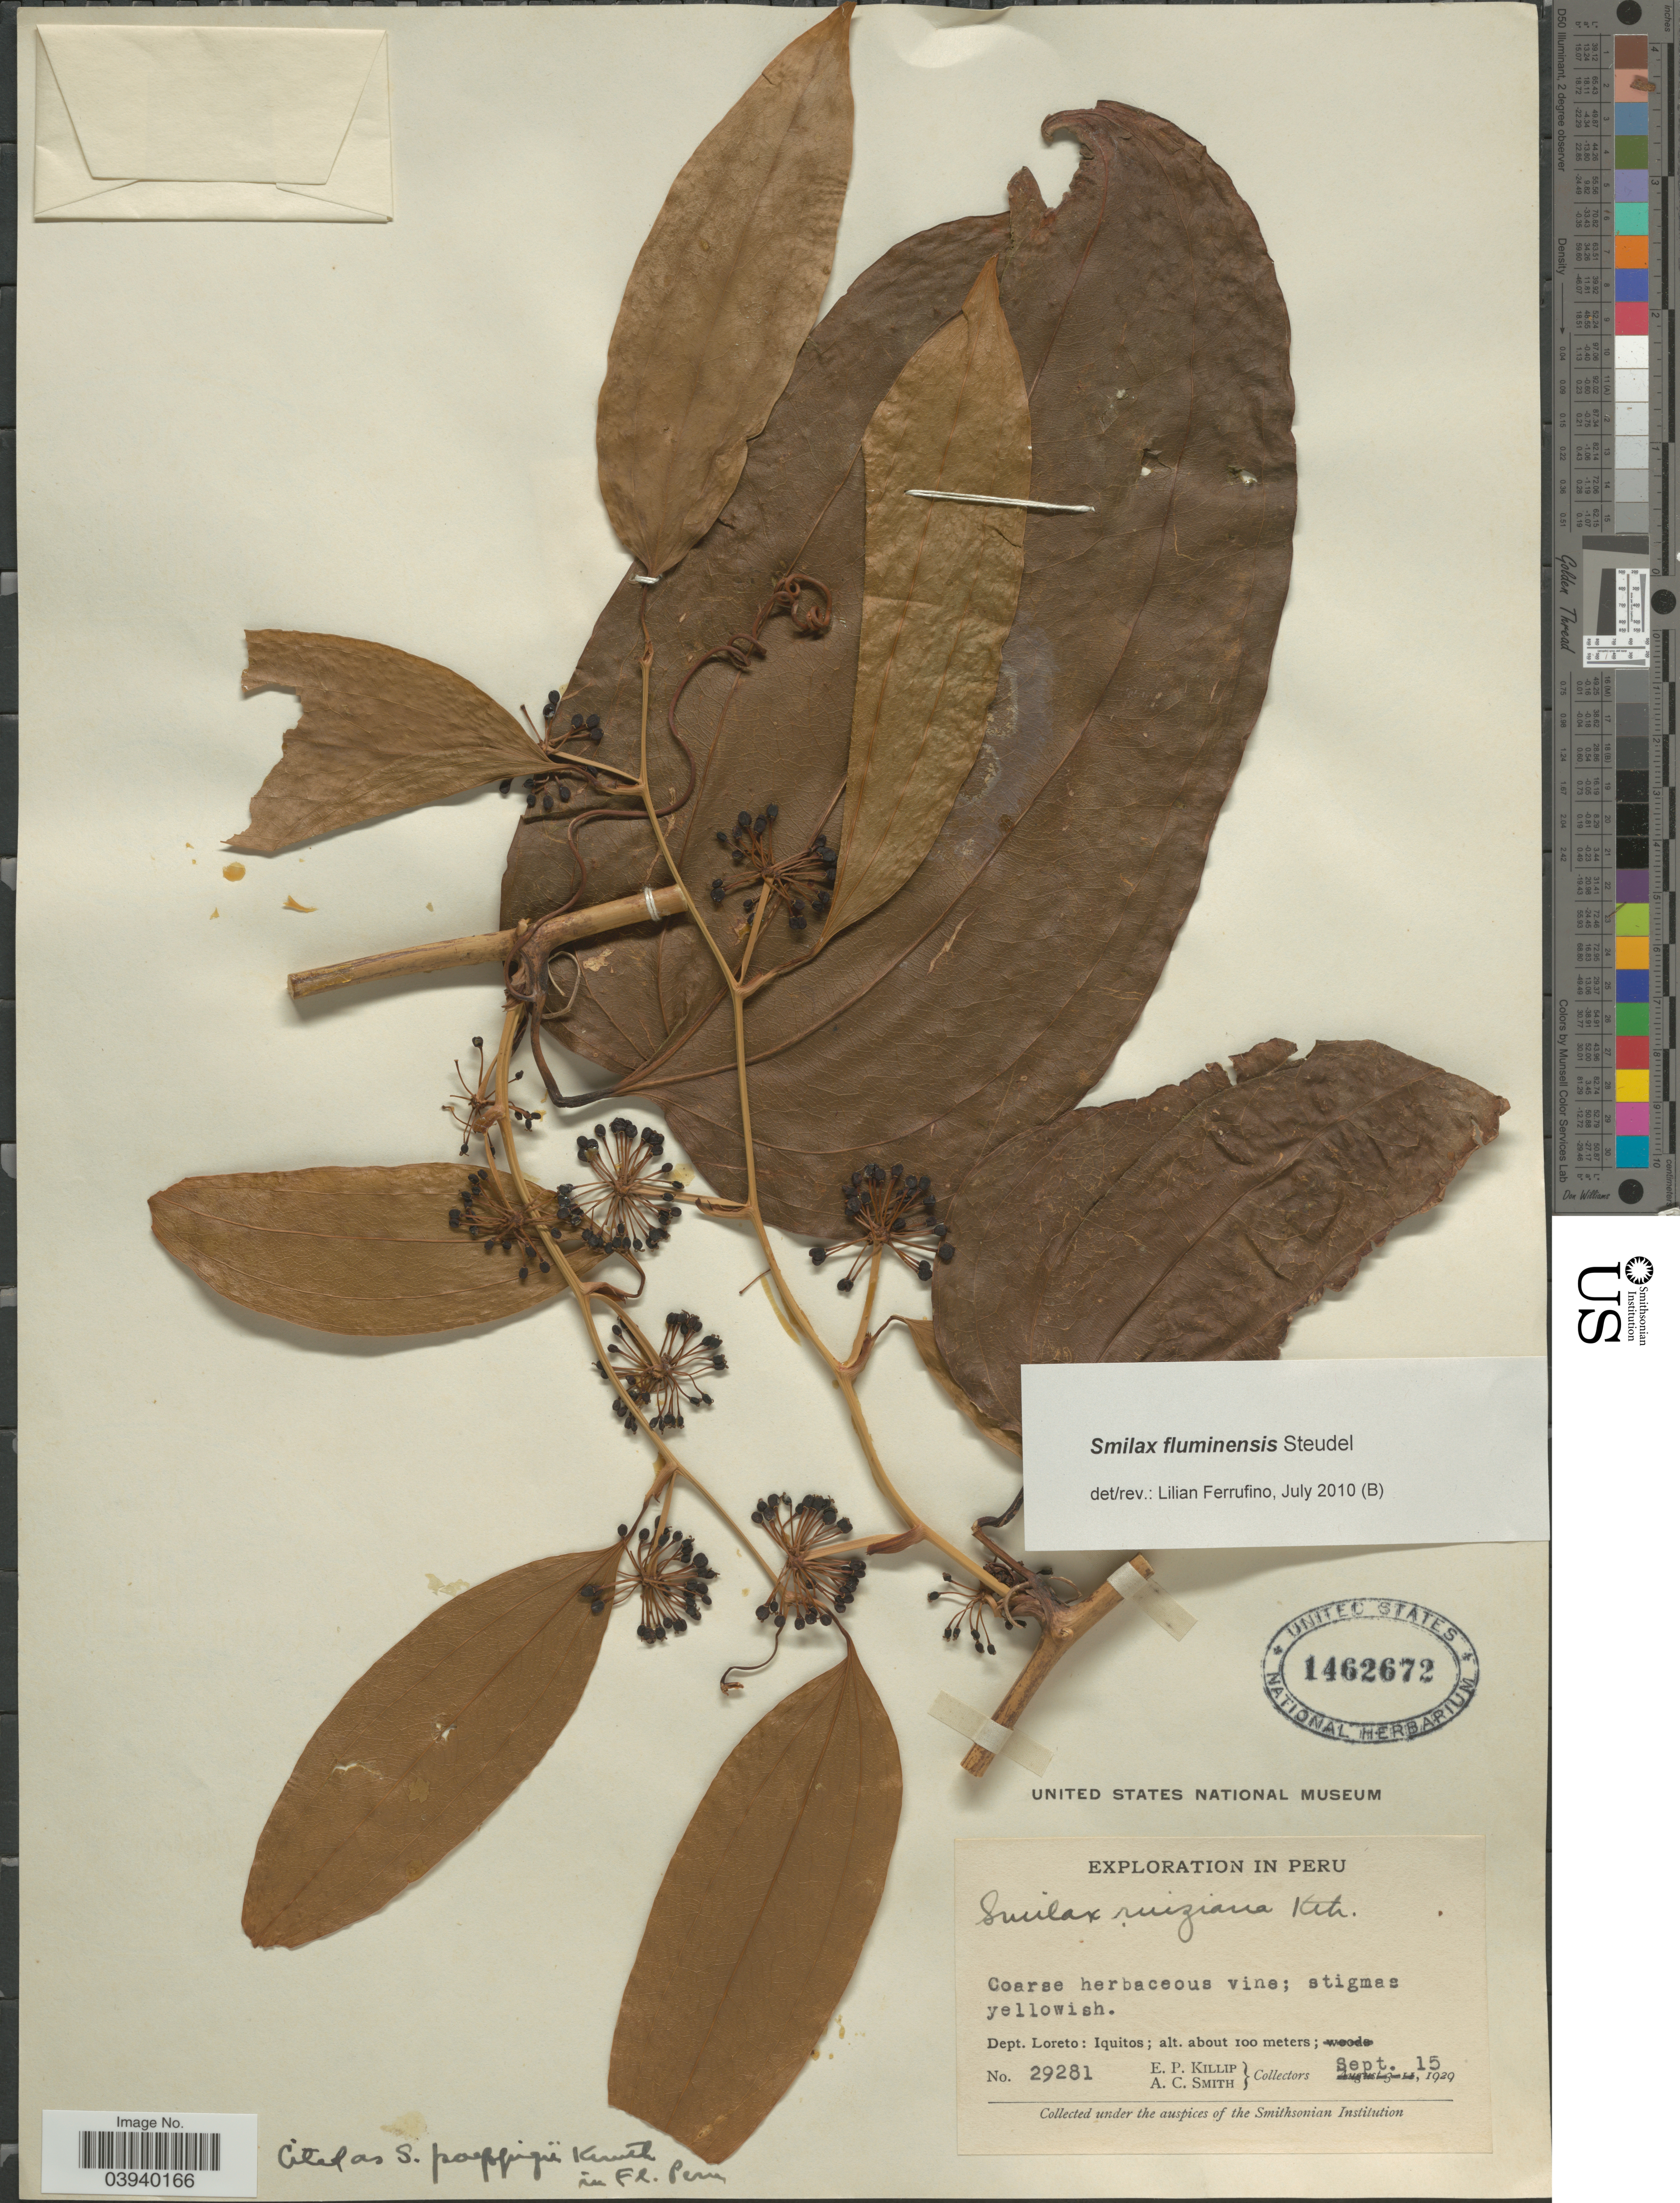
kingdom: Plantae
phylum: Tracheophyta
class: Liliopsida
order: Liliales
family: Smilacaceae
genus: Smilax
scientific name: Smilax fluminensis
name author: Steud.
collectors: E. P. Killip & A. C. Smith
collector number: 29281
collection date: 1929-09-15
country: Peru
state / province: Loreto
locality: Dept. Loreto: Iquitos.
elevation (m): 100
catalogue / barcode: US 1462672